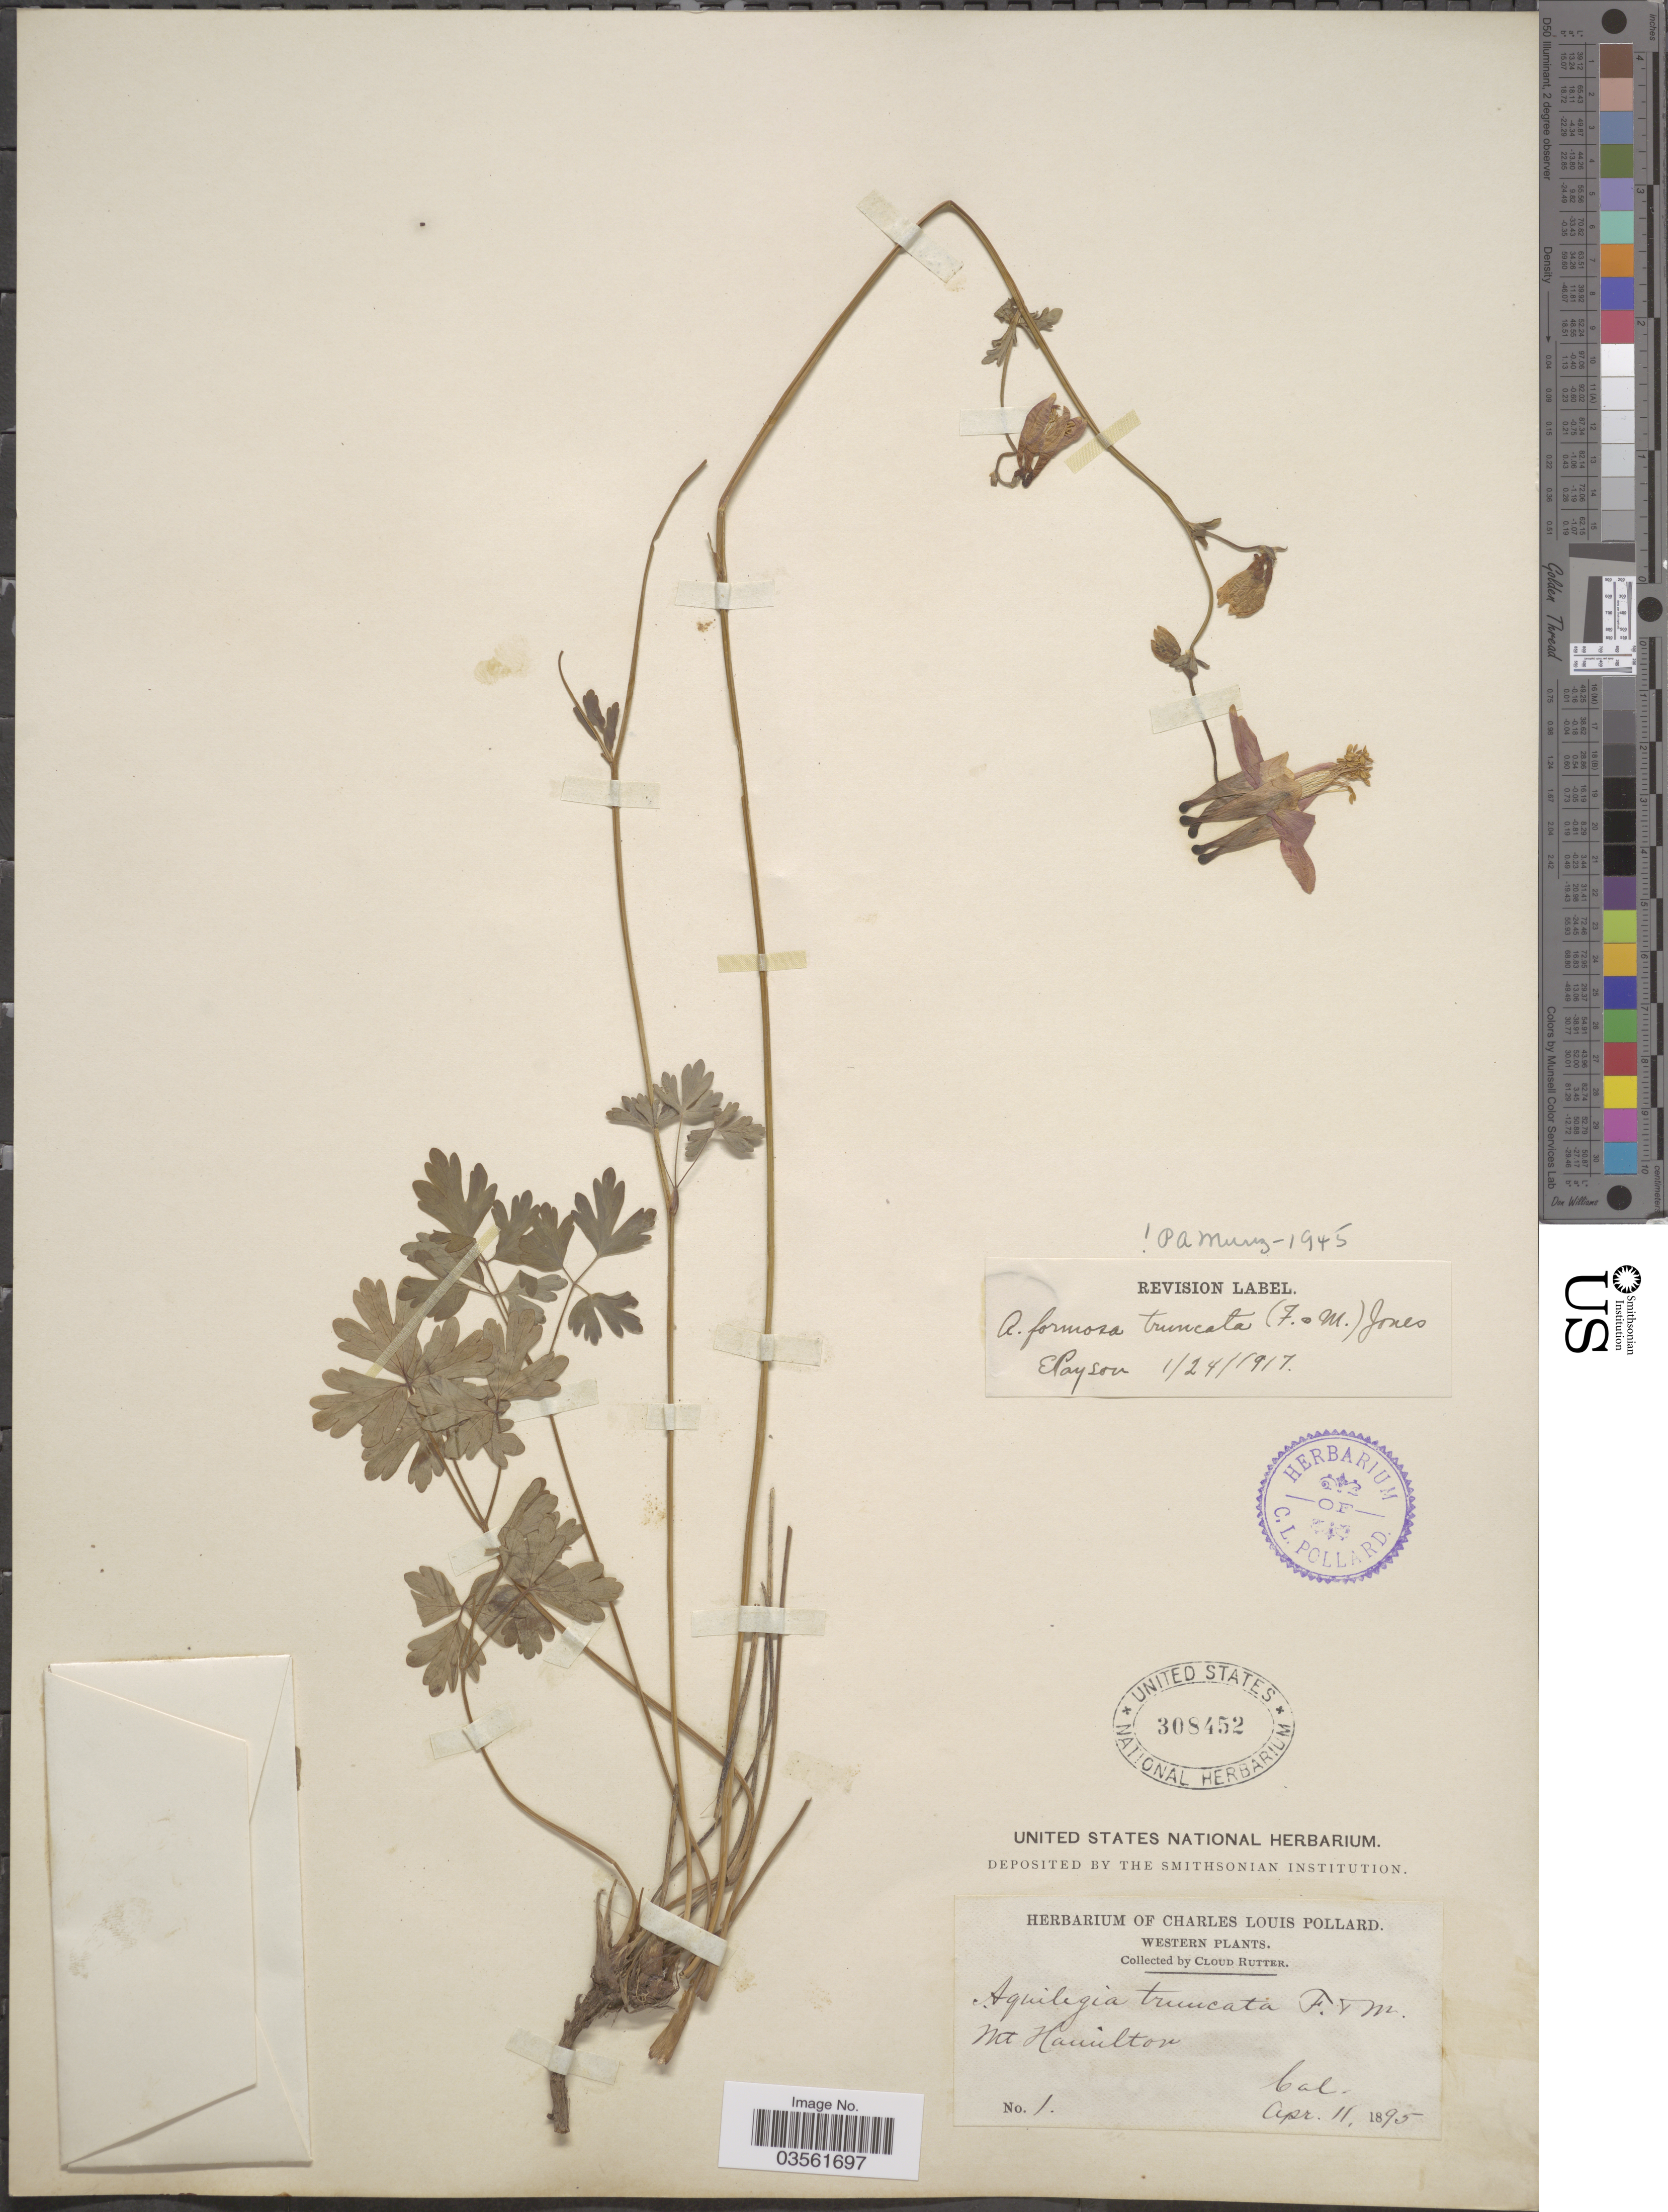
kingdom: Plantae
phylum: Tracheophyta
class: Magnoliopsida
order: Ranunculales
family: Ranunculaceae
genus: Aquilegia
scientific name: Aquilegia formosa var. truncata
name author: M.E. Jones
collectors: C. Rutter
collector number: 1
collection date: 1895-04-11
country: United States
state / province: California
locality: Western. Mt. Hamilton.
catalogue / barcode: US 308452